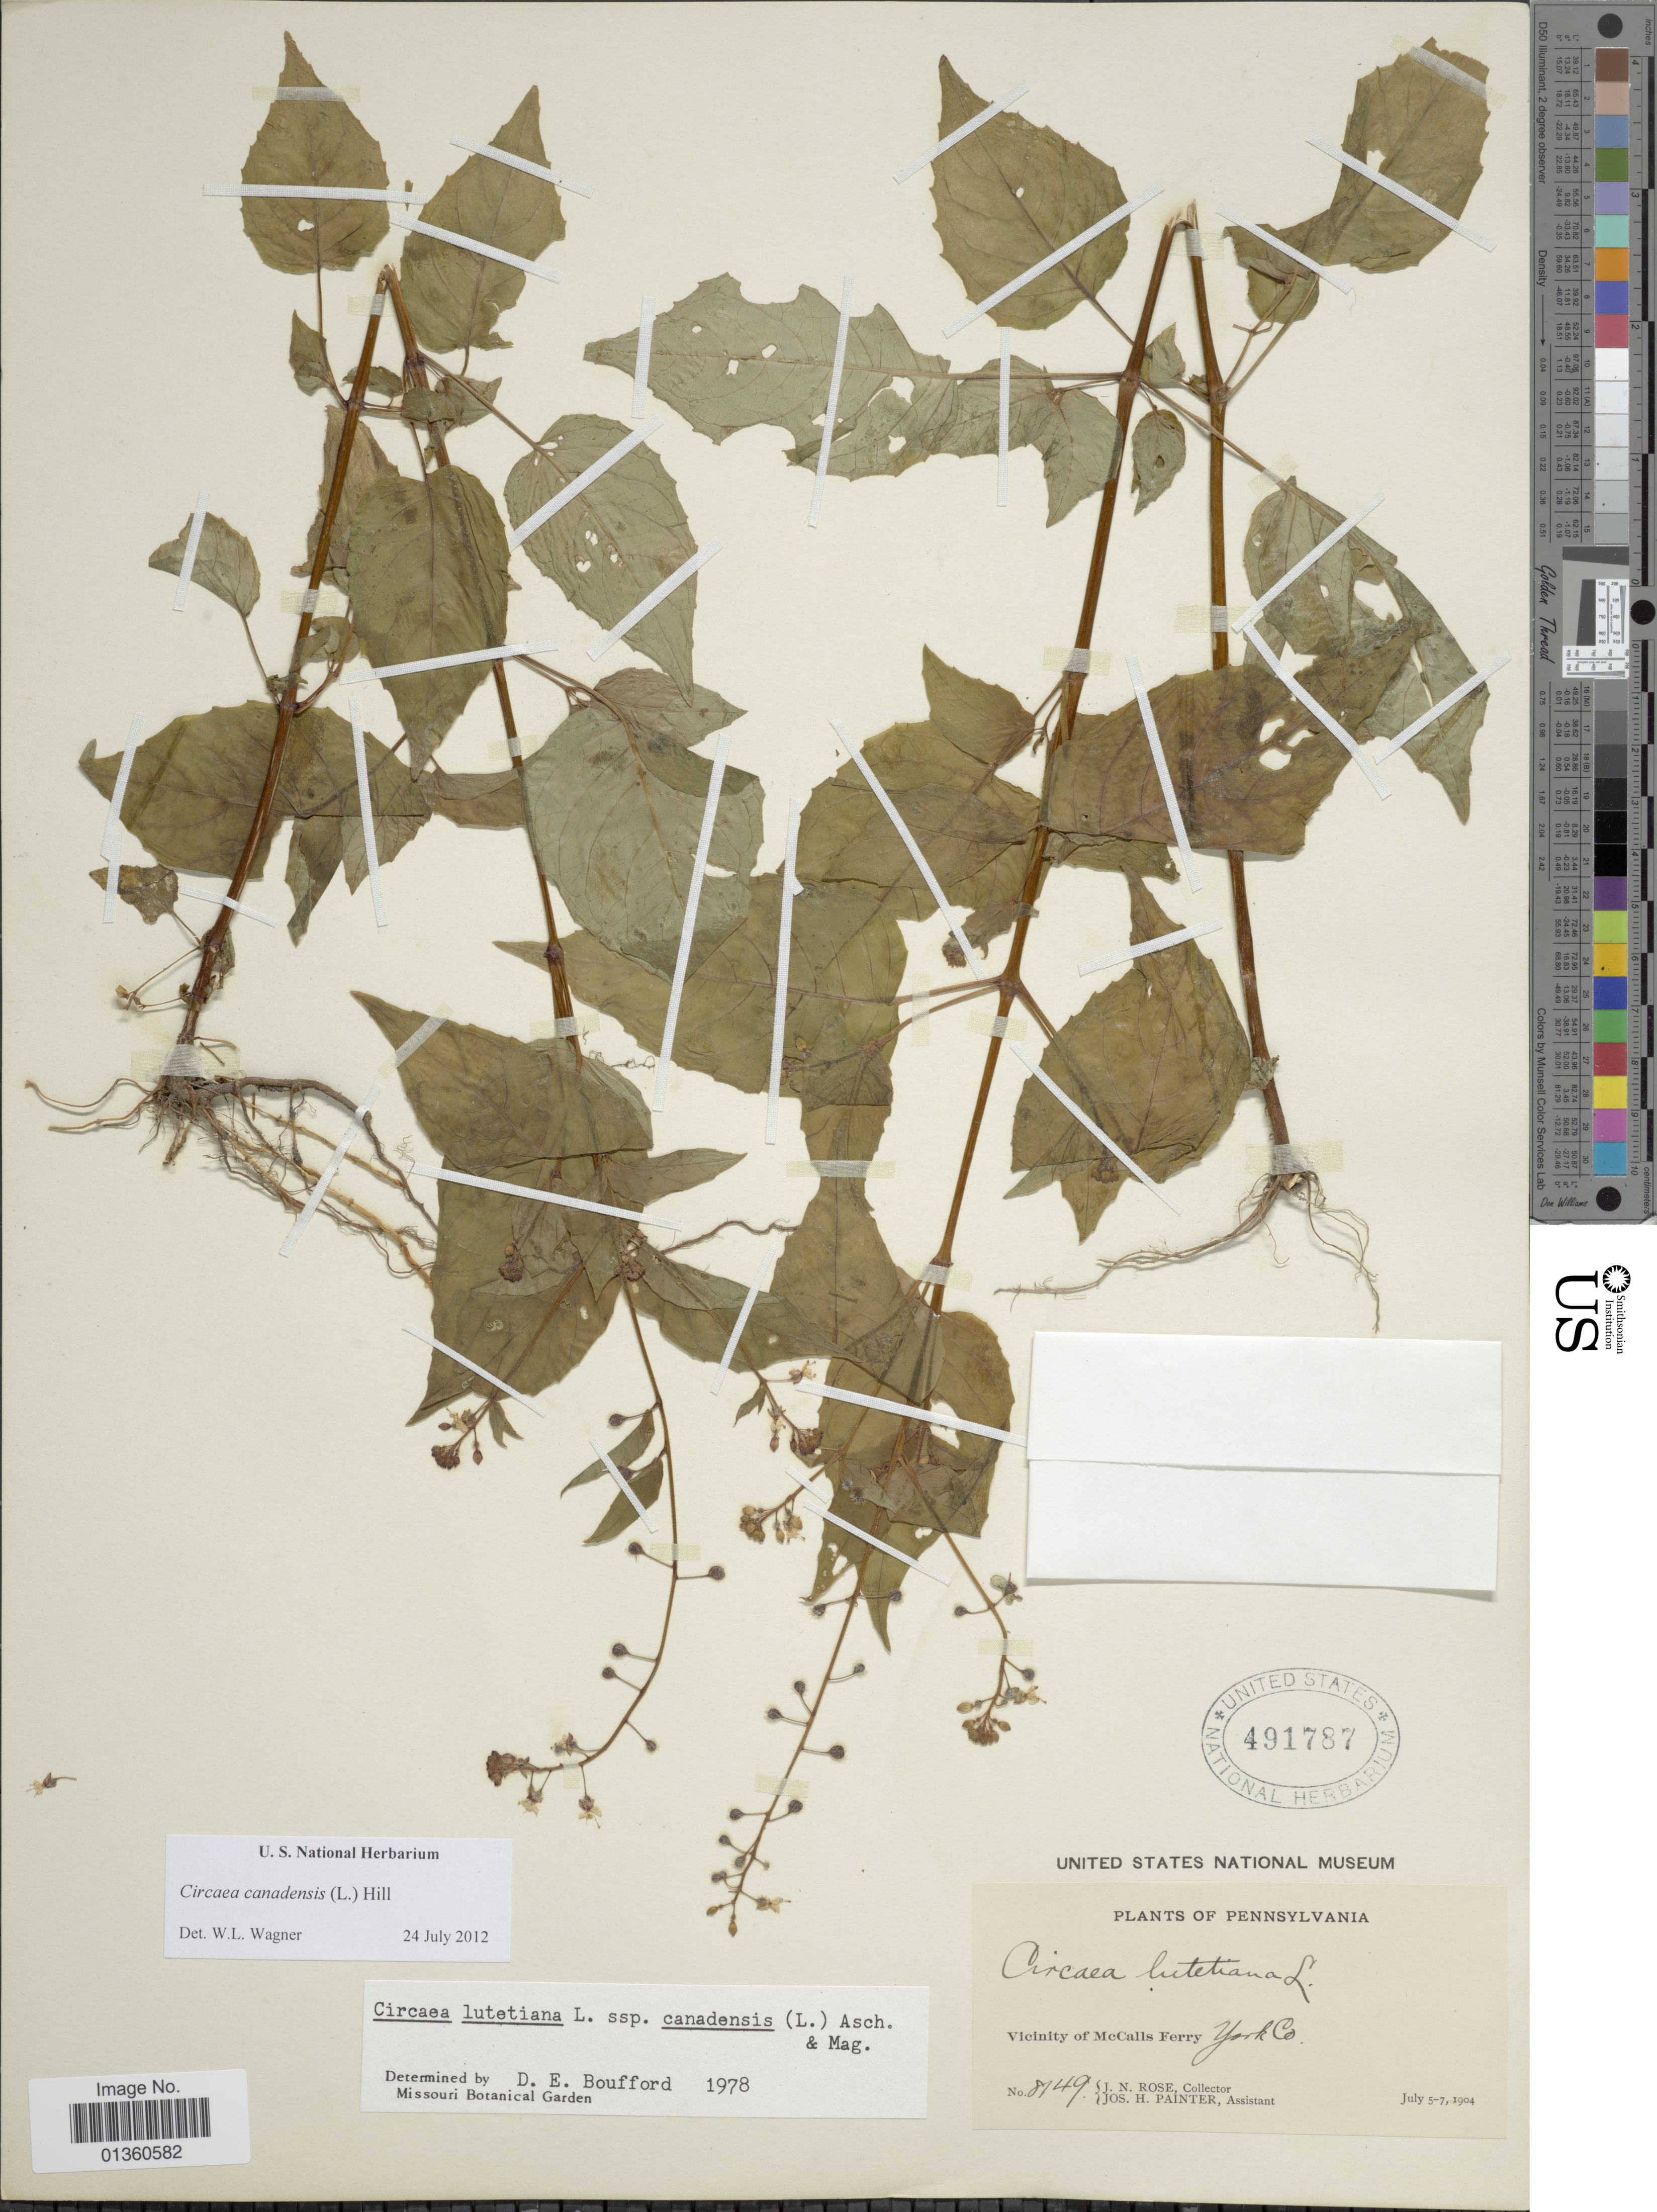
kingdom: Plantae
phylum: Tracheophyta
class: Magnoliopsida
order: Myrtales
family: Onagraceae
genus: Circaea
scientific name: Circaea canadensis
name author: (L.) Hill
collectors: J. N. Rose & J. H. Painter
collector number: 8149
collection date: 1904-07-05/1904-07-07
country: United States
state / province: Pennsylvania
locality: Vicinity of McCalls Ferrt, York Co.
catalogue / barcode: US 491787